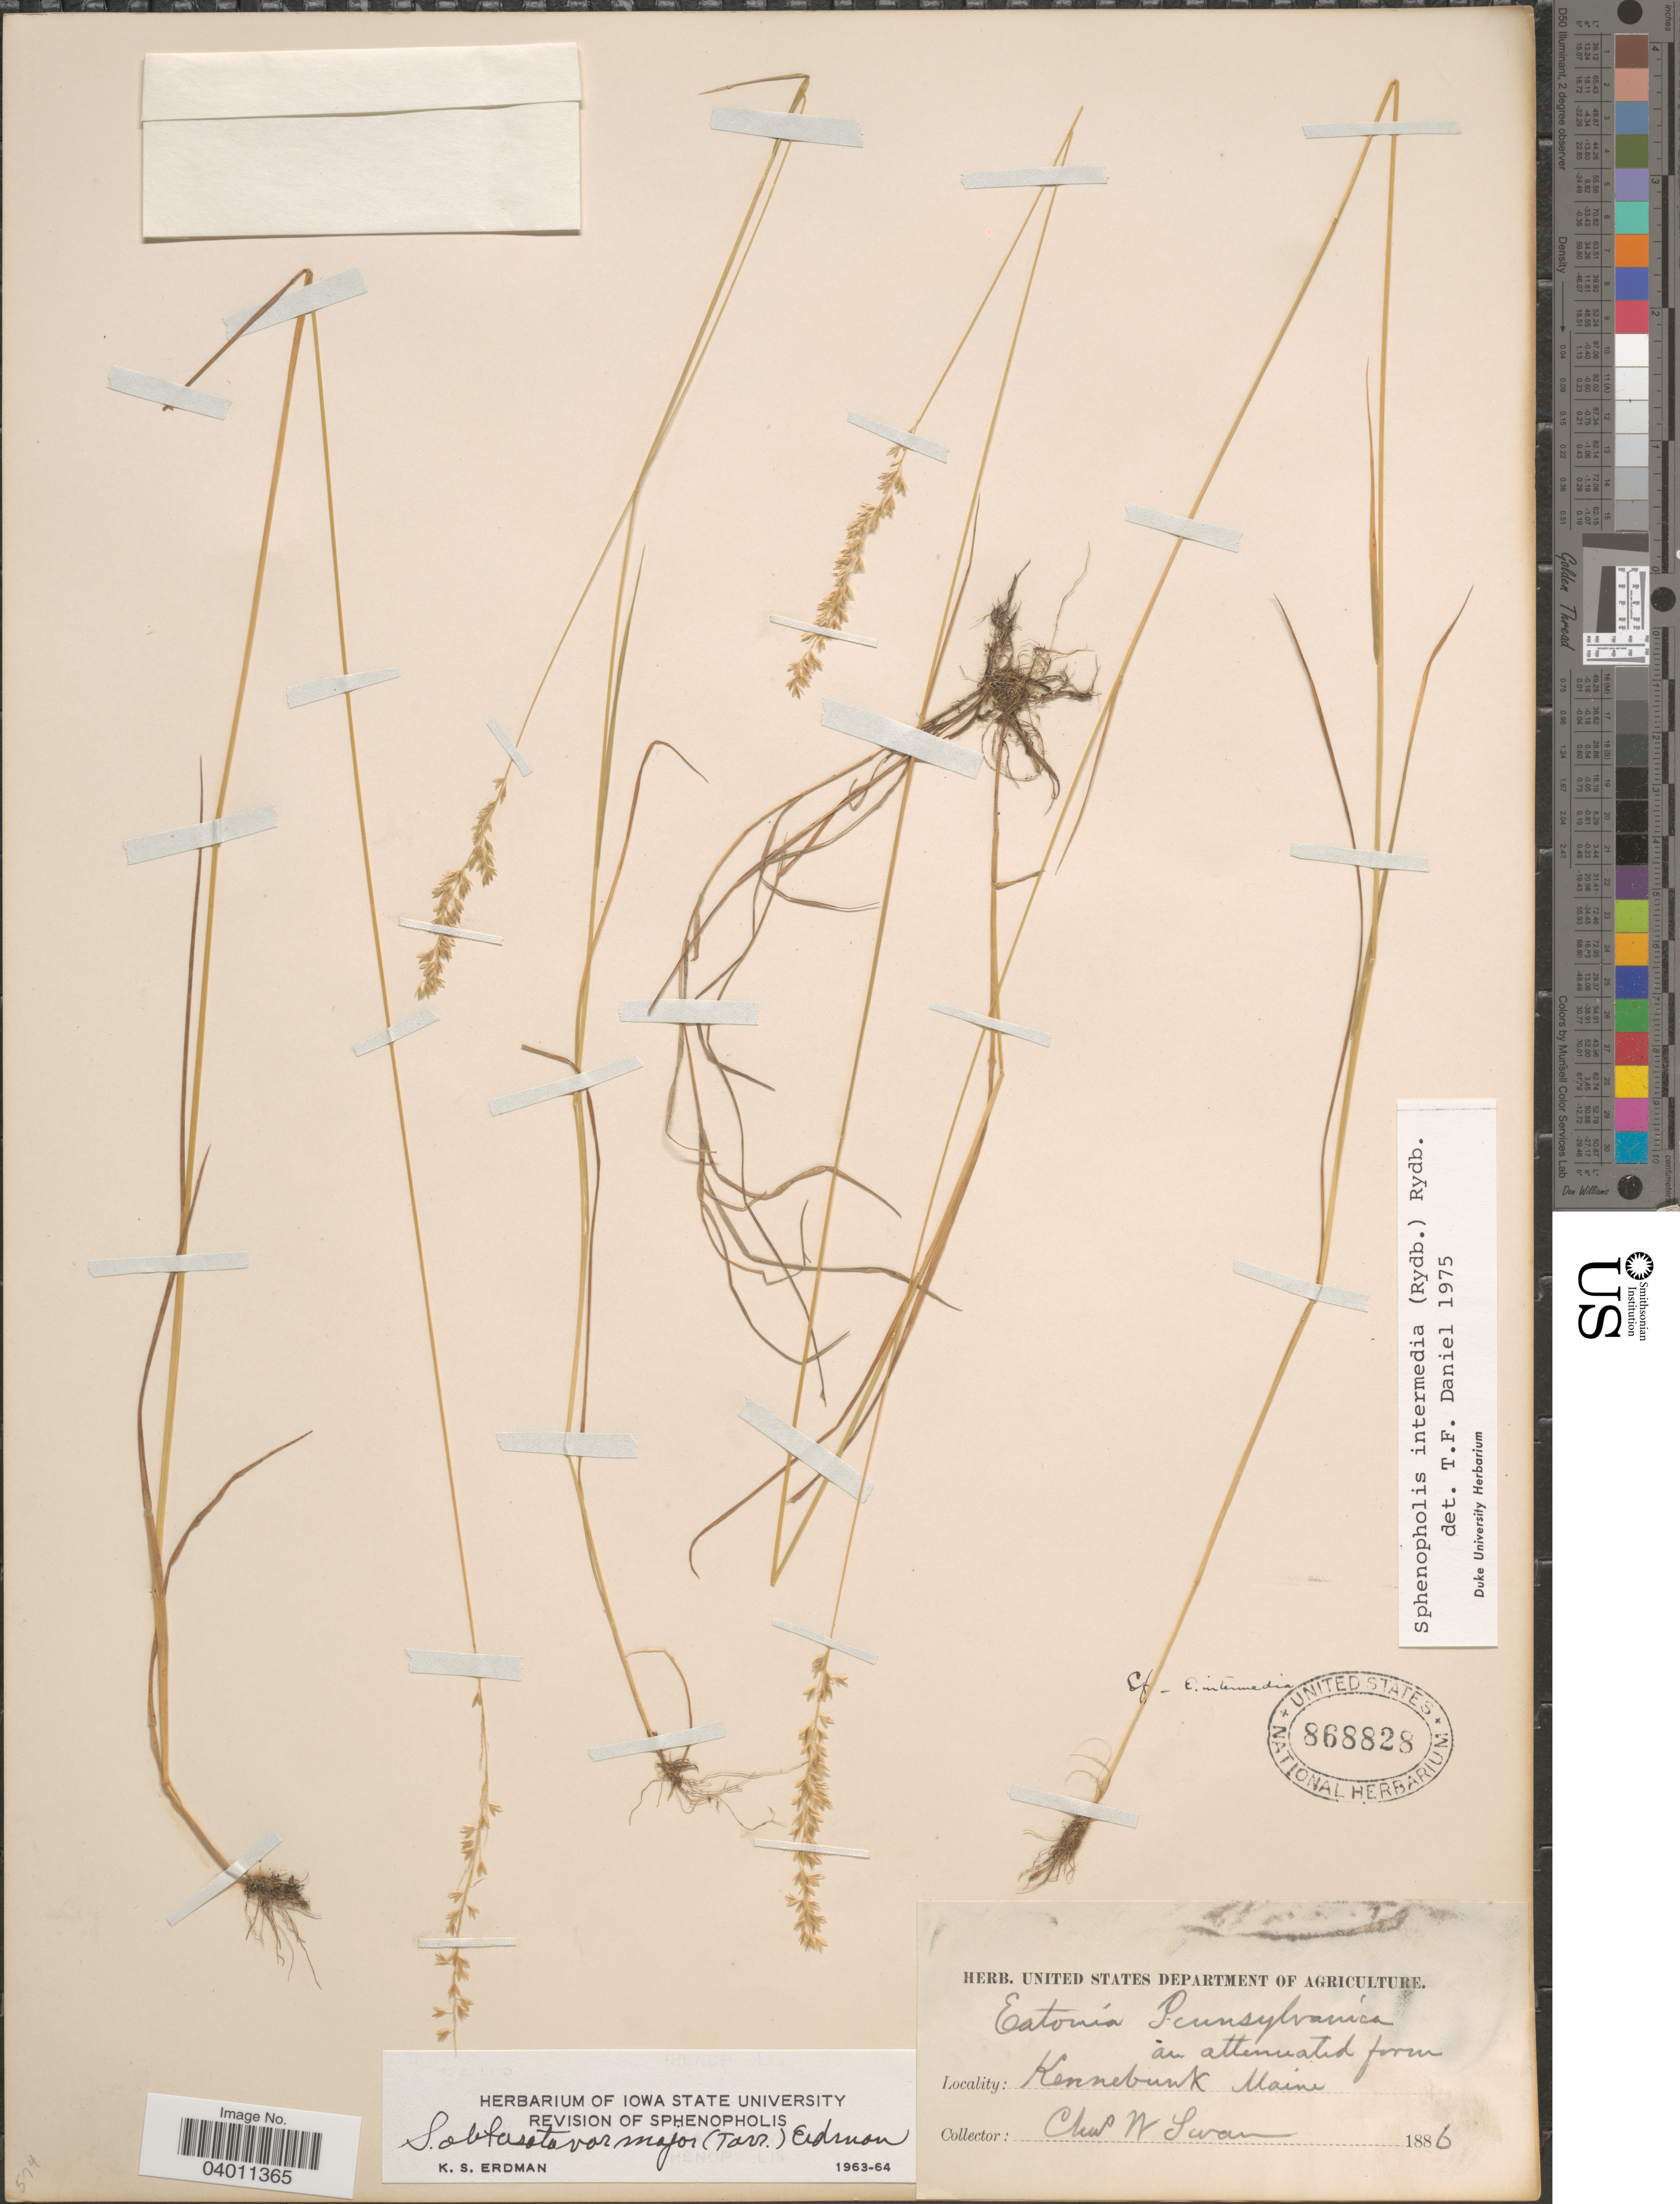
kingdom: Plantae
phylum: Tracheophyta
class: Liliopsida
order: Poales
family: Poaceae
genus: Sphenopholis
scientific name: Sphenopholis intermedia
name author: (Rydb.) Rydb.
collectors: C. Swan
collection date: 1886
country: United States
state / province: Maine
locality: Kennebunk.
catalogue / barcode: US 868828